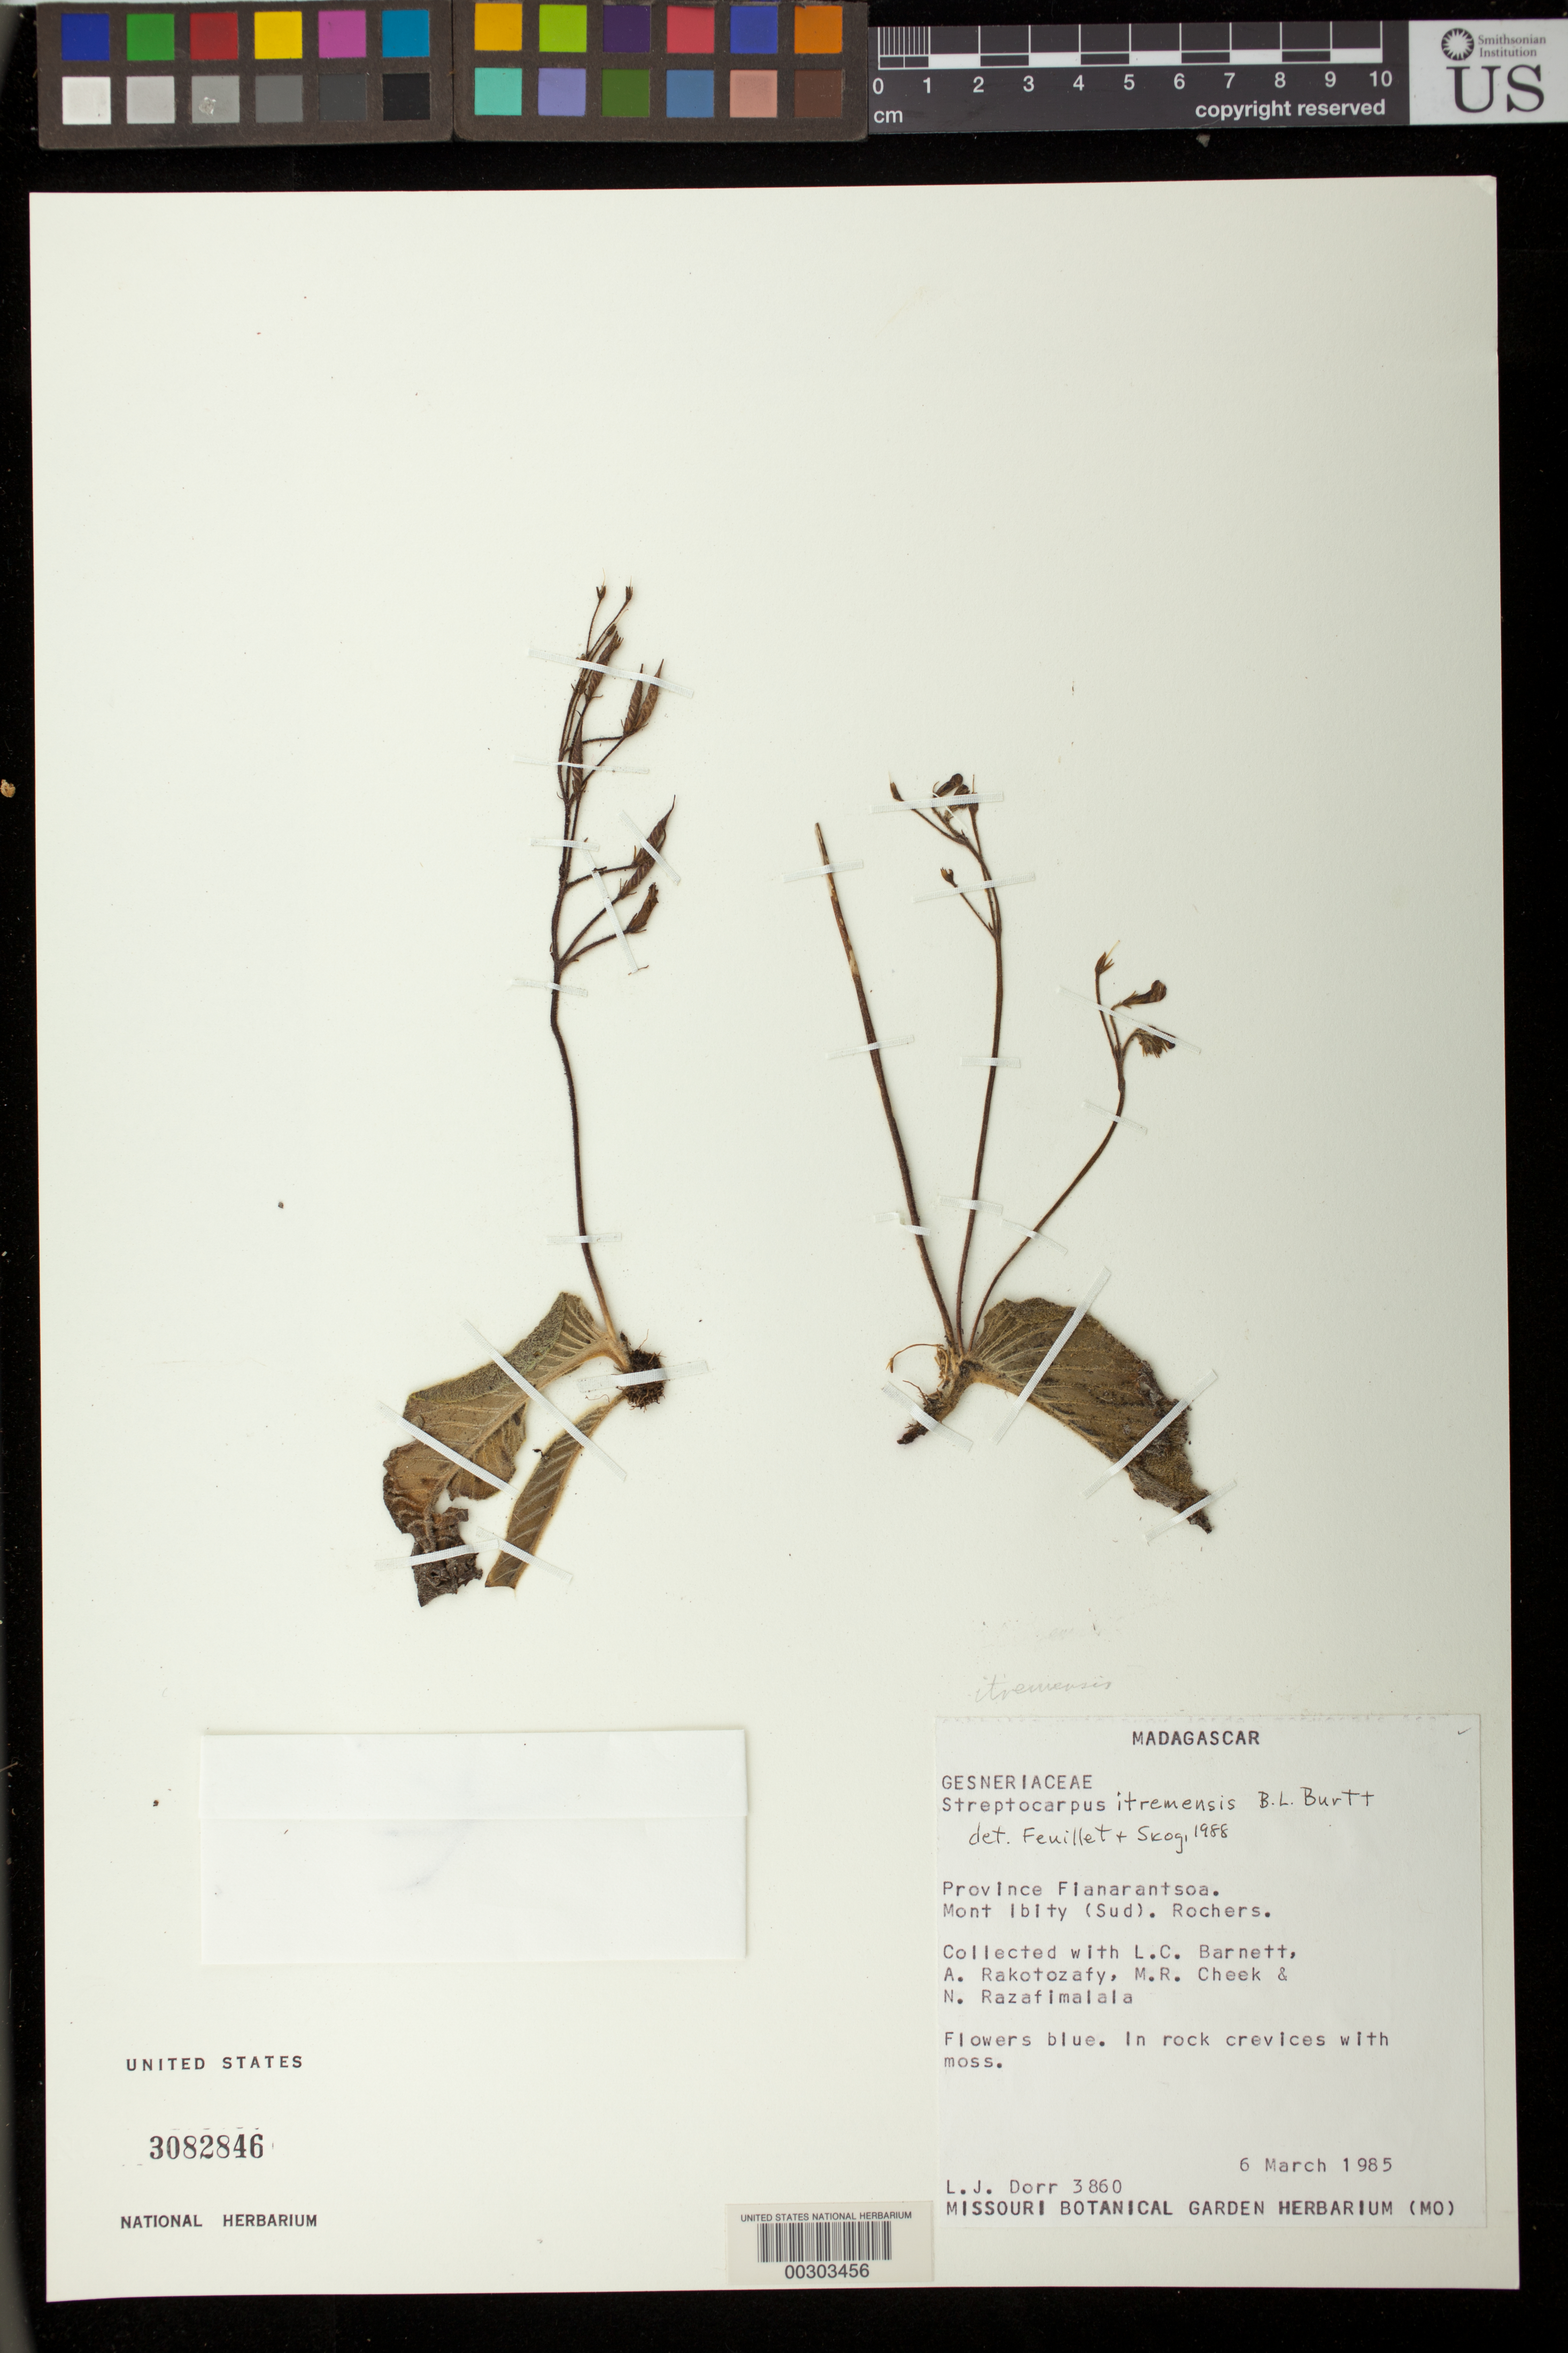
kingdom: Plantae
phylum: Tracheophyta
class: Magnoliopsida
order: Lamiales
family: Gesneriaceae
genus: Streptocarpus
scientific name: Streptocarpus itremensis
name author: B.L. Burtt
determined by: Feuillet, C.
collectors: L. J. Dorr, L. C. Barnett, A. Rakotozafy, M. Cheek & N. Razafimalala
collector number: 3860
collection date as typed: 06 Mar 1985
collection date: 1985-03-06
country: Madagascar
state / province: Vakinankaratra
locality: Mont Ibity (Sud) rochers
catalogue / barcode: US 3082846